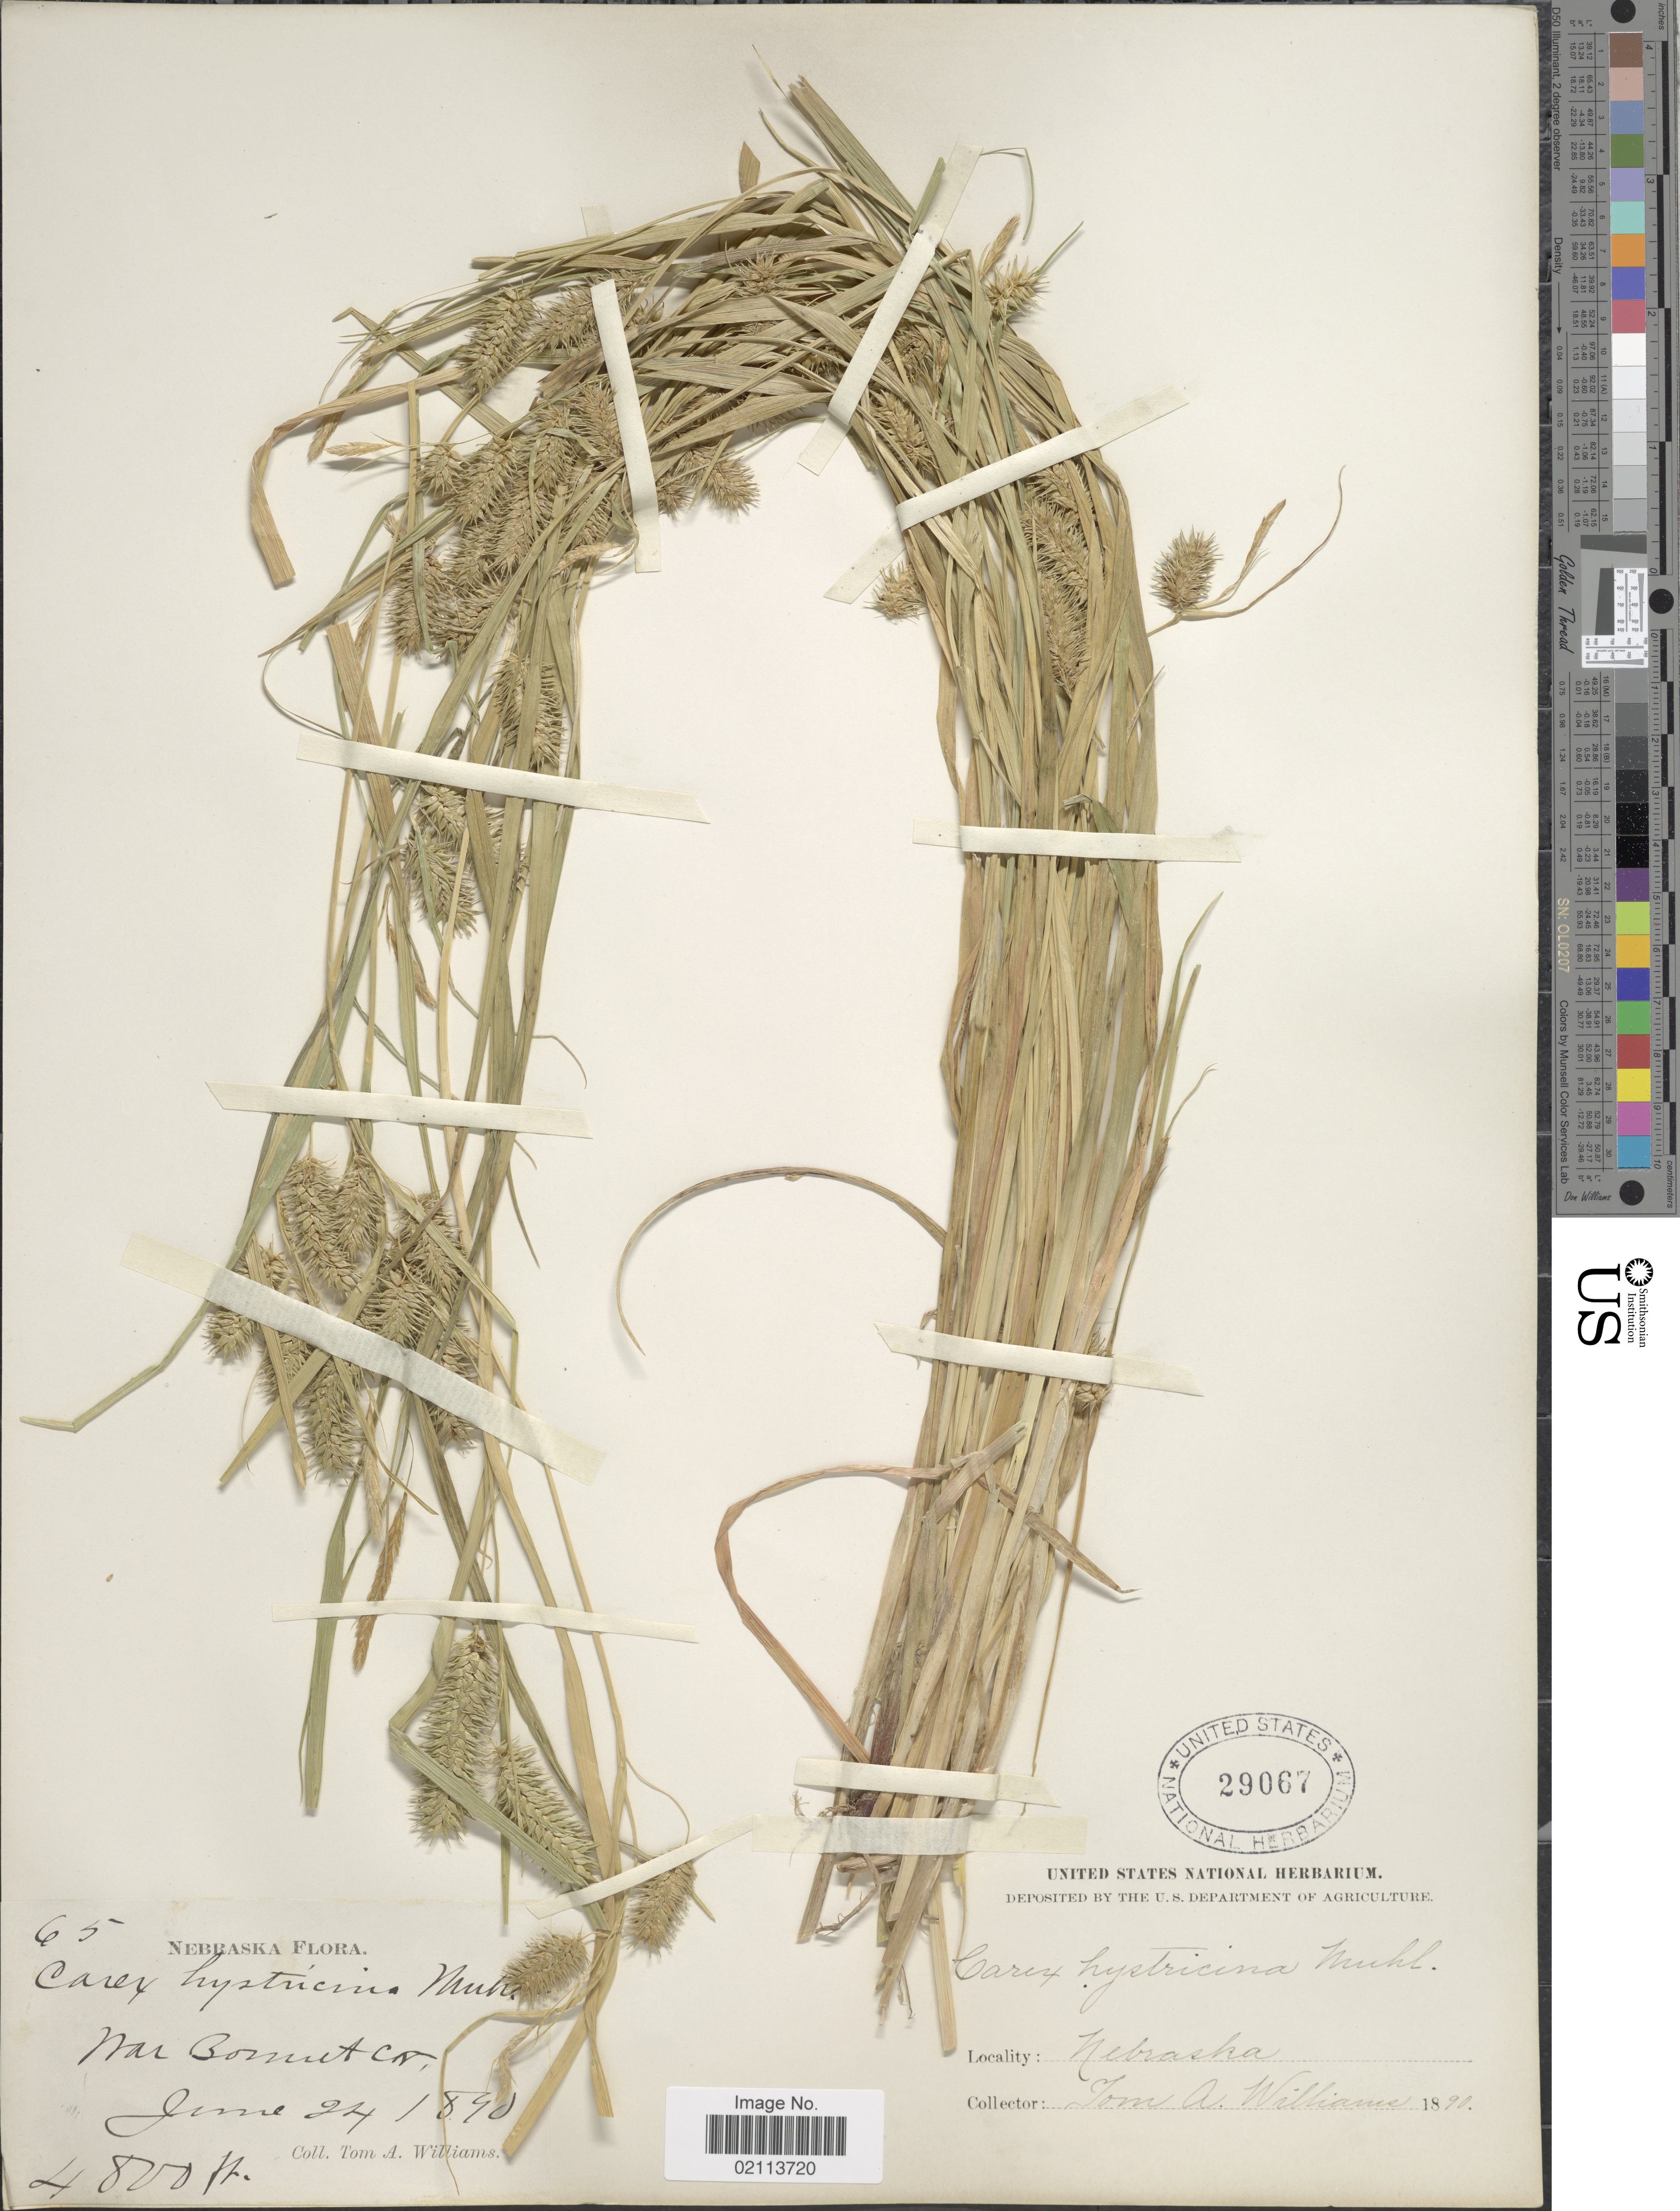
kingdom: Plantae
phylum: Tracheophyta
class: Liliopsida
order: Poales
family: Cyperaceae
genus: Carex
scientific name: Carex hystericina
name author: Muhl. ex Willd.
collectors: T. A. Williams (herbarium)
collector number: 65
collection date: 1890-06-24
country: United States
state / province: Nebraska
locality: War Bonnet Cn.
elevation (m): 1463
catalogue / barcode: US 29067